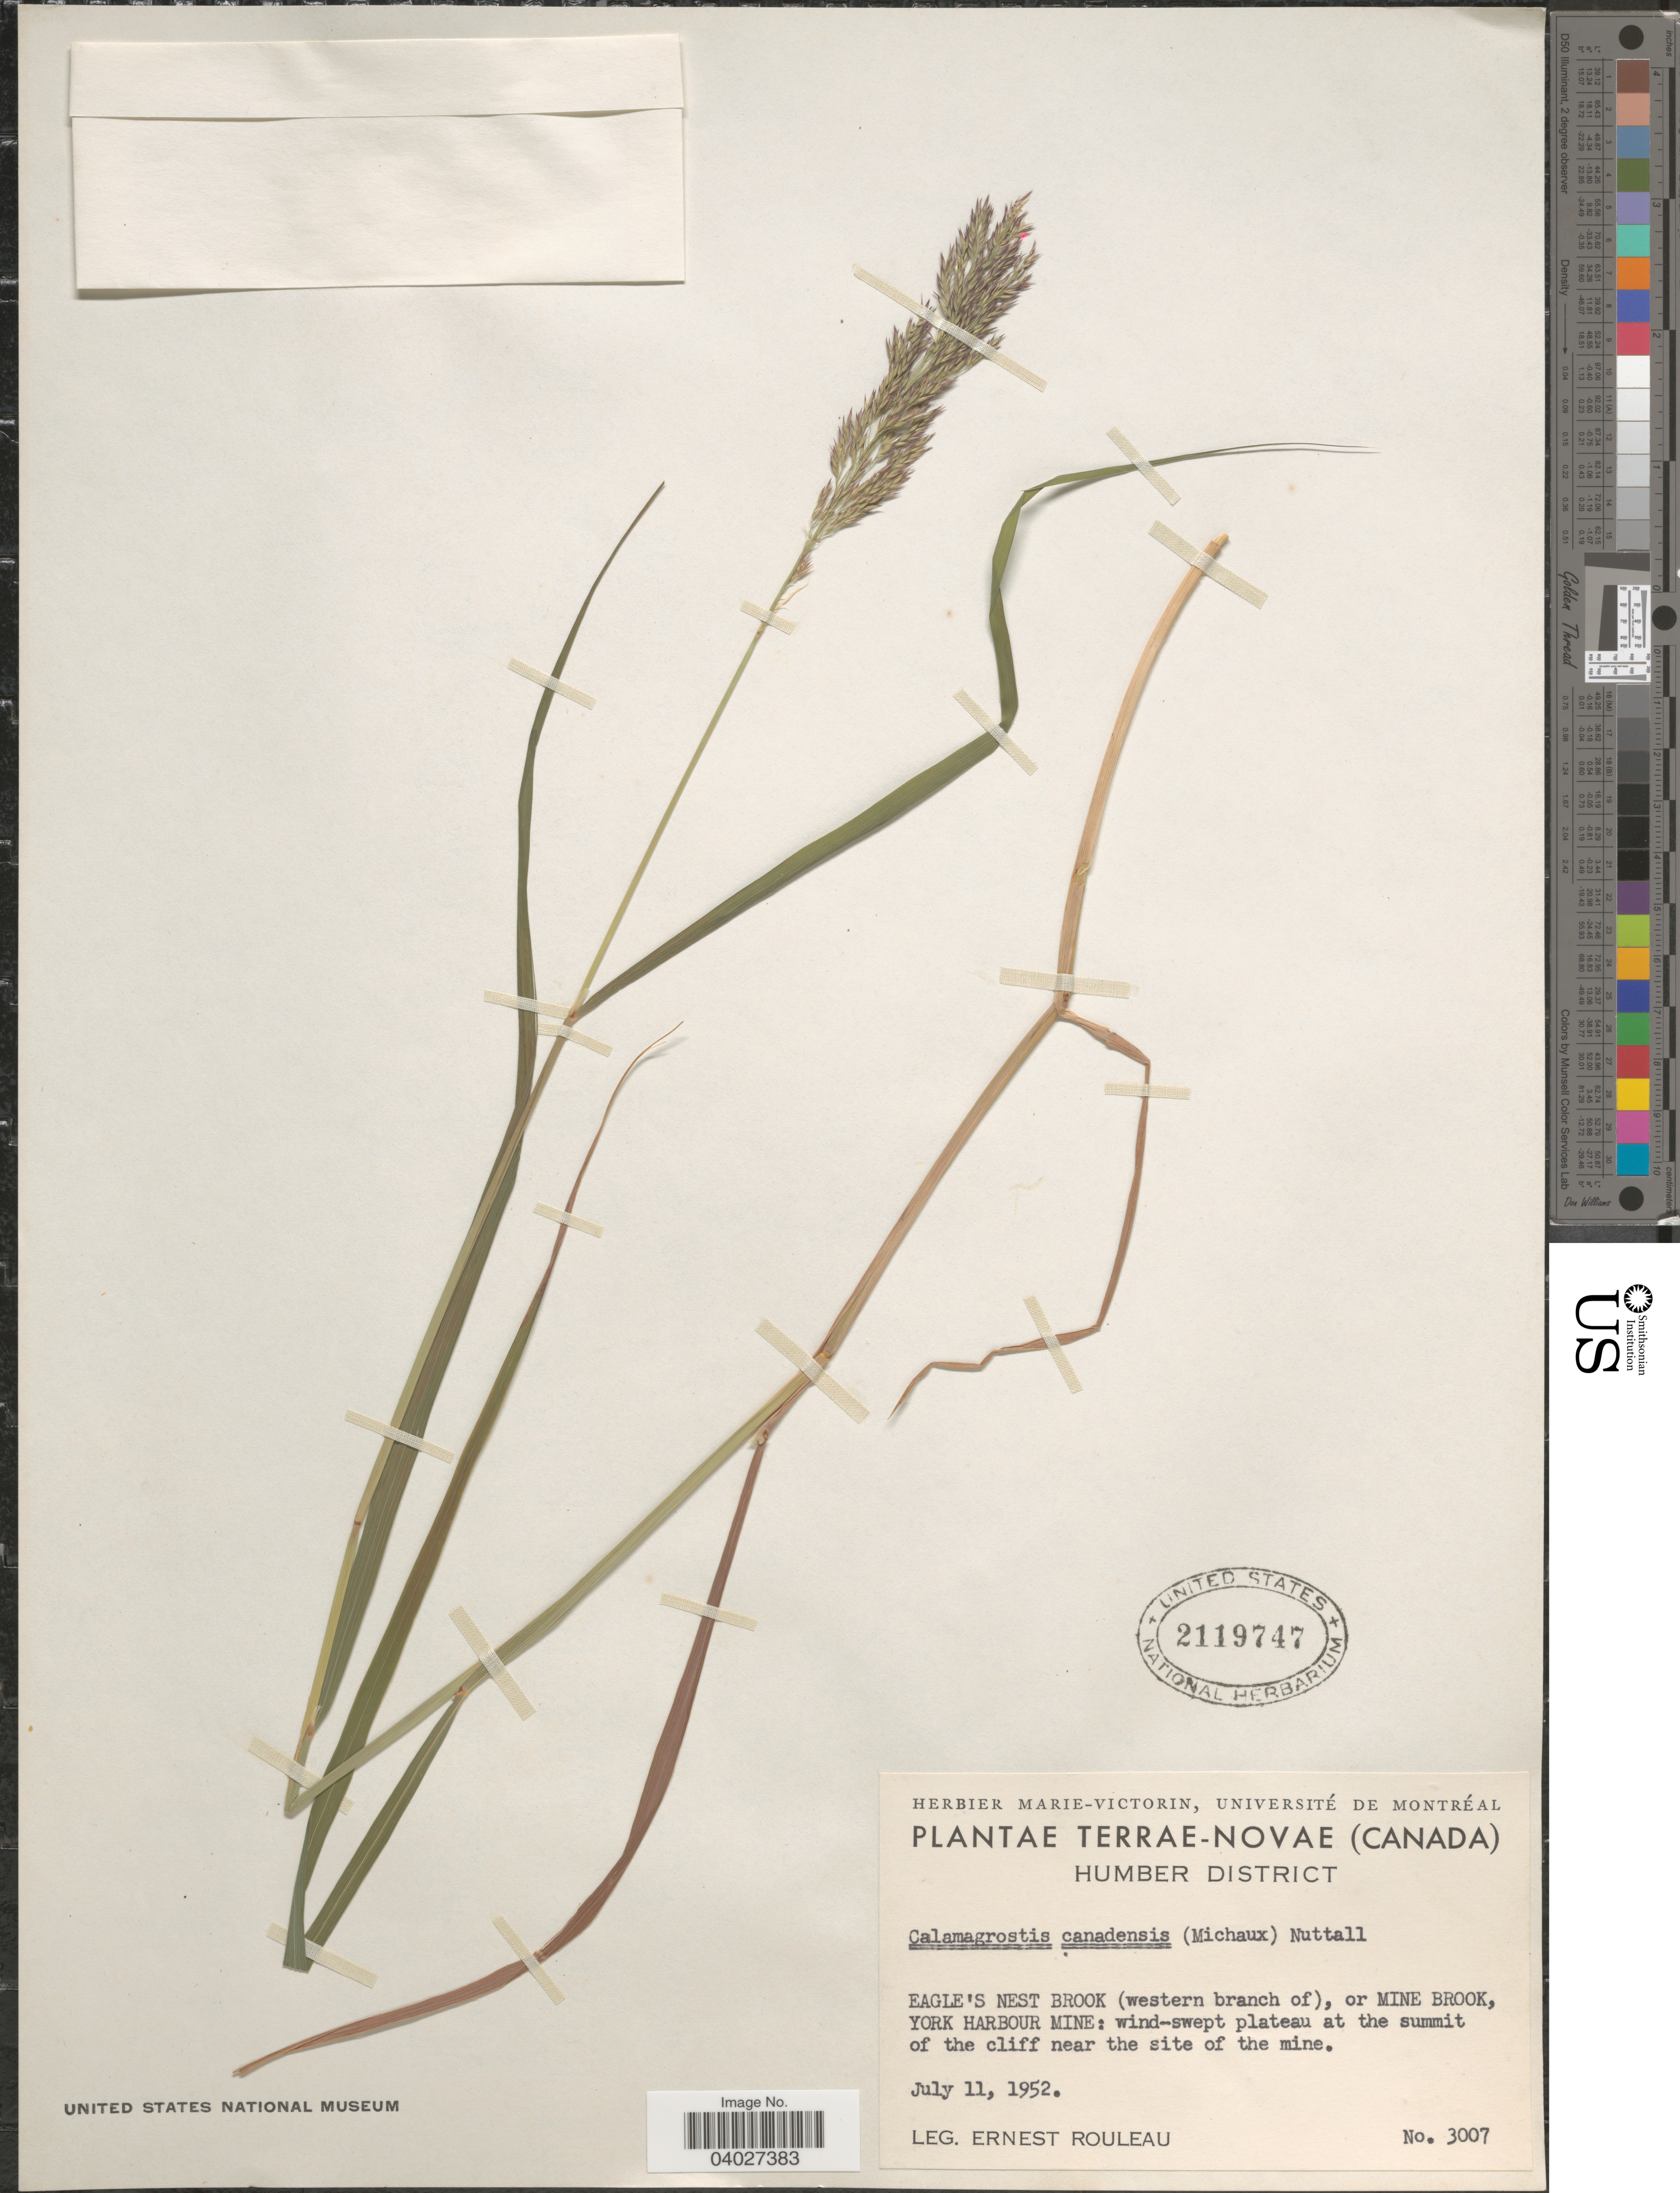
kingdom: Plantae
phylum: Tracheophyta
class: Liliopsida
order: Poales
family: Poaceae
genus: Calamagrostis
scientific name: Calamagrostis canadensis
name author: (Michx.) P. Beauv.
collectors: E. Rouleau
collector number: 3007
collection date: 1952-07-11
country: Canada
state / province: Newfoundland and Labrador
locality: Terrae-Novae. Humber District. Eagle's Nest Brook (western branch of), or Mine Brook, York Harbour Mine: wind-swept plateau at the summit of the cliff near the site of the mine.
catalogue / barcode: US 2119747